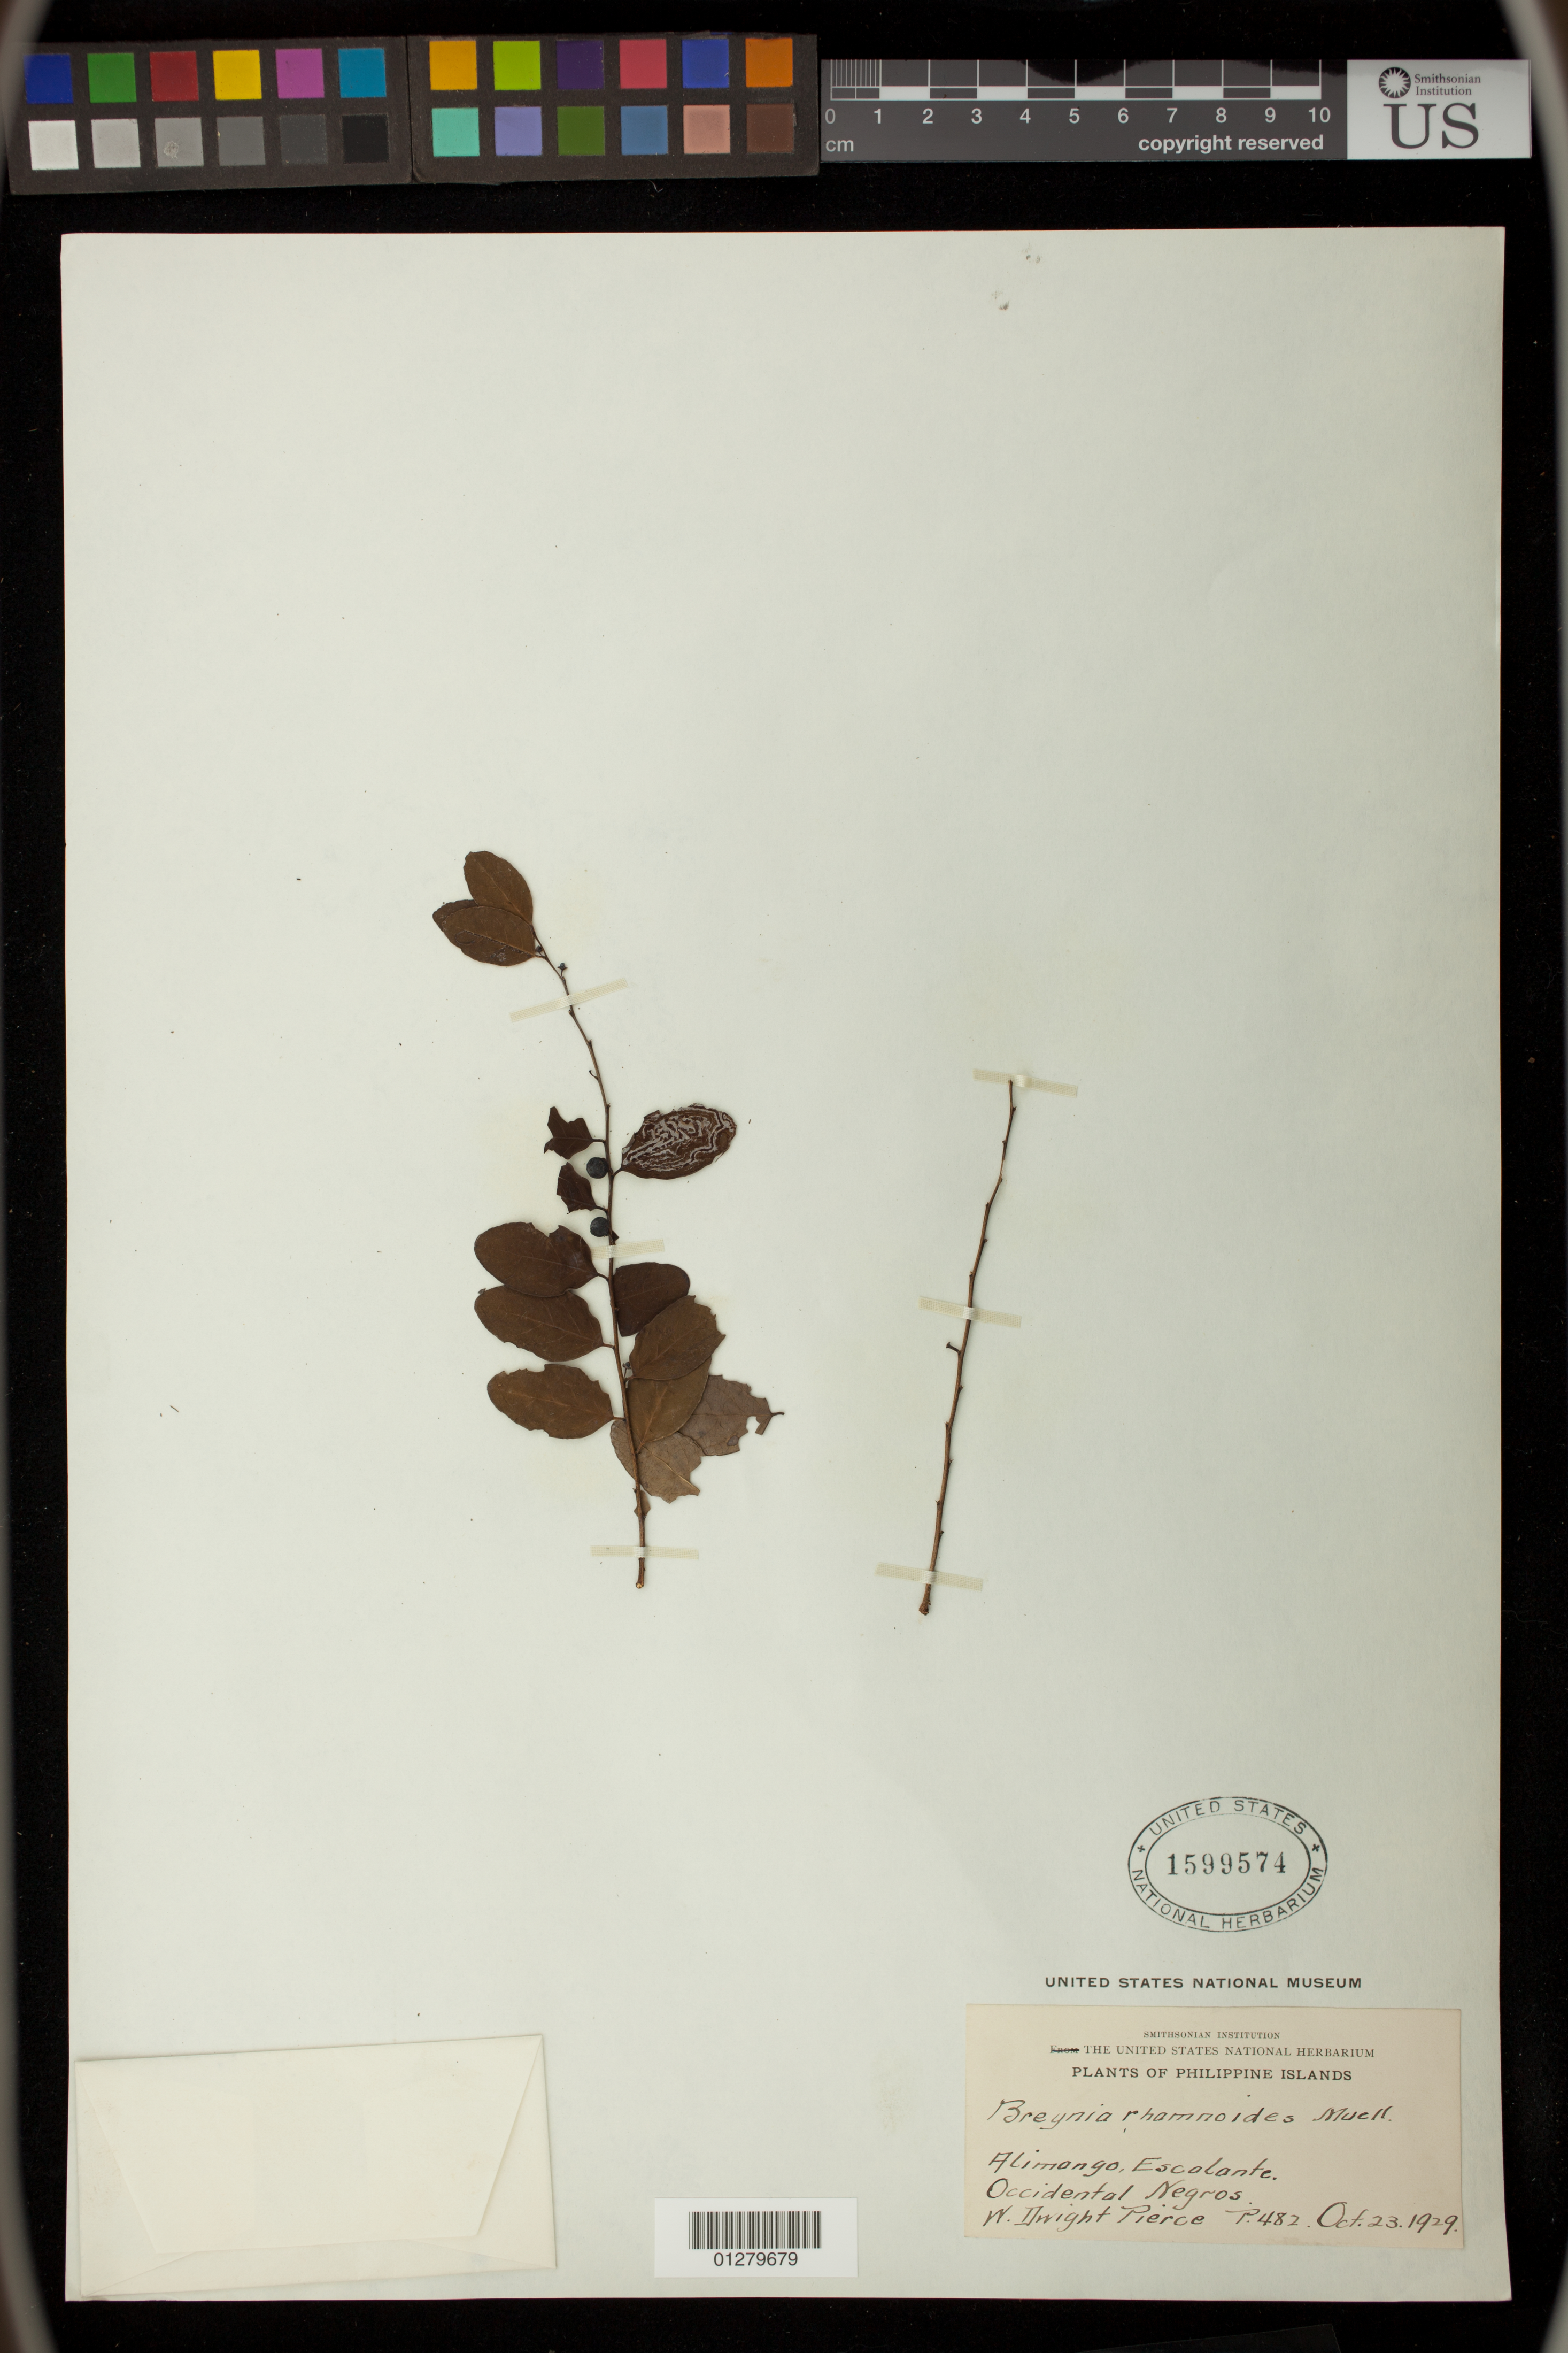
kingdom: Plantae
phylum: Tracheophyta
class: Magnoliopsida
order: Malpighiales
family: Phyllanthaceae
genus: Breynia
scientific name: Breynia vitis-idaea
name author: (Burm. f.) C.E.C. Fisch.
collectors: W. Pierce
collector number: P.482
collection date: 1929-10-23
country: Philippines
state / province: Western Visayas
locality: Alimango, Escalante. Occidental Negros.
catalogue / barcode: US 1599574